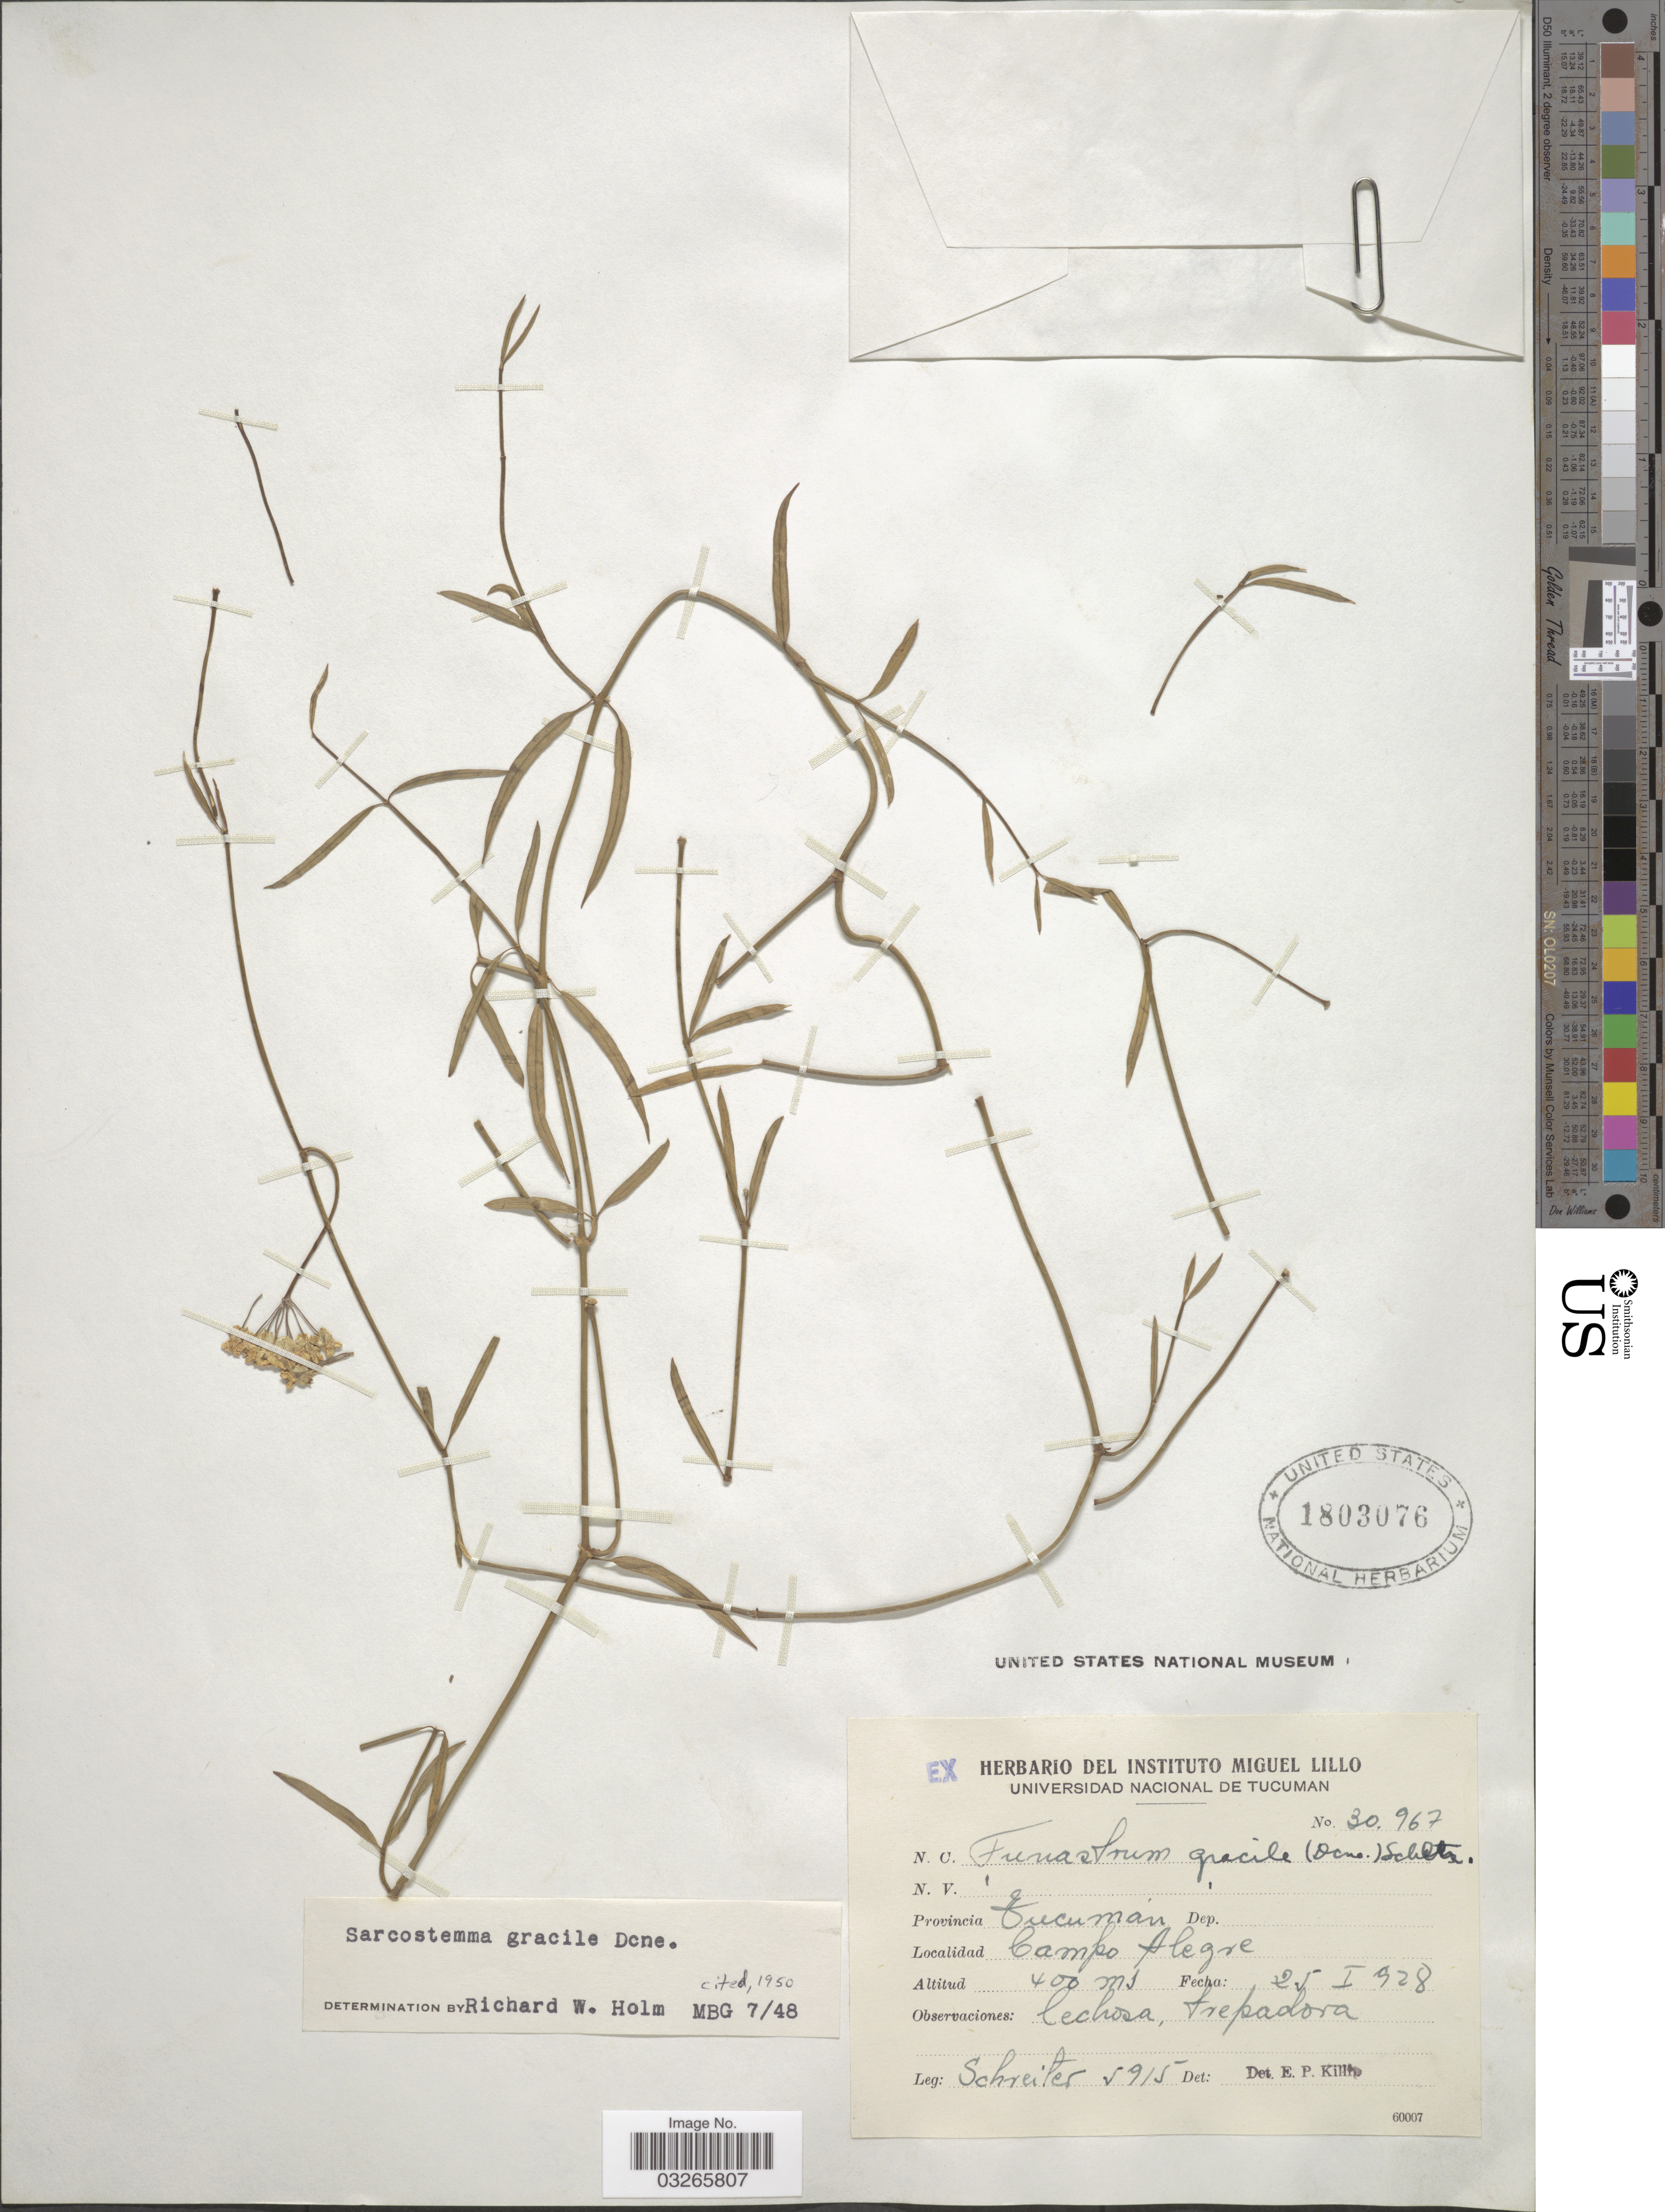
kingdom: Plantae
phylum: Tracheophyta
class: Magnoliopsida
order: Gentianales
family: Apocynaceae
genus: Sarcostemma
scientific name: Sarcostemma gracile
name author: Decne.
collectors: -. Schreiter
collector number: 5915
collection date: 1928-01-25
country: Argentina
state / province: Tucuman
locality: Campo Alegre.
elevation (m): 400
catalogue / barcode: US 1803076